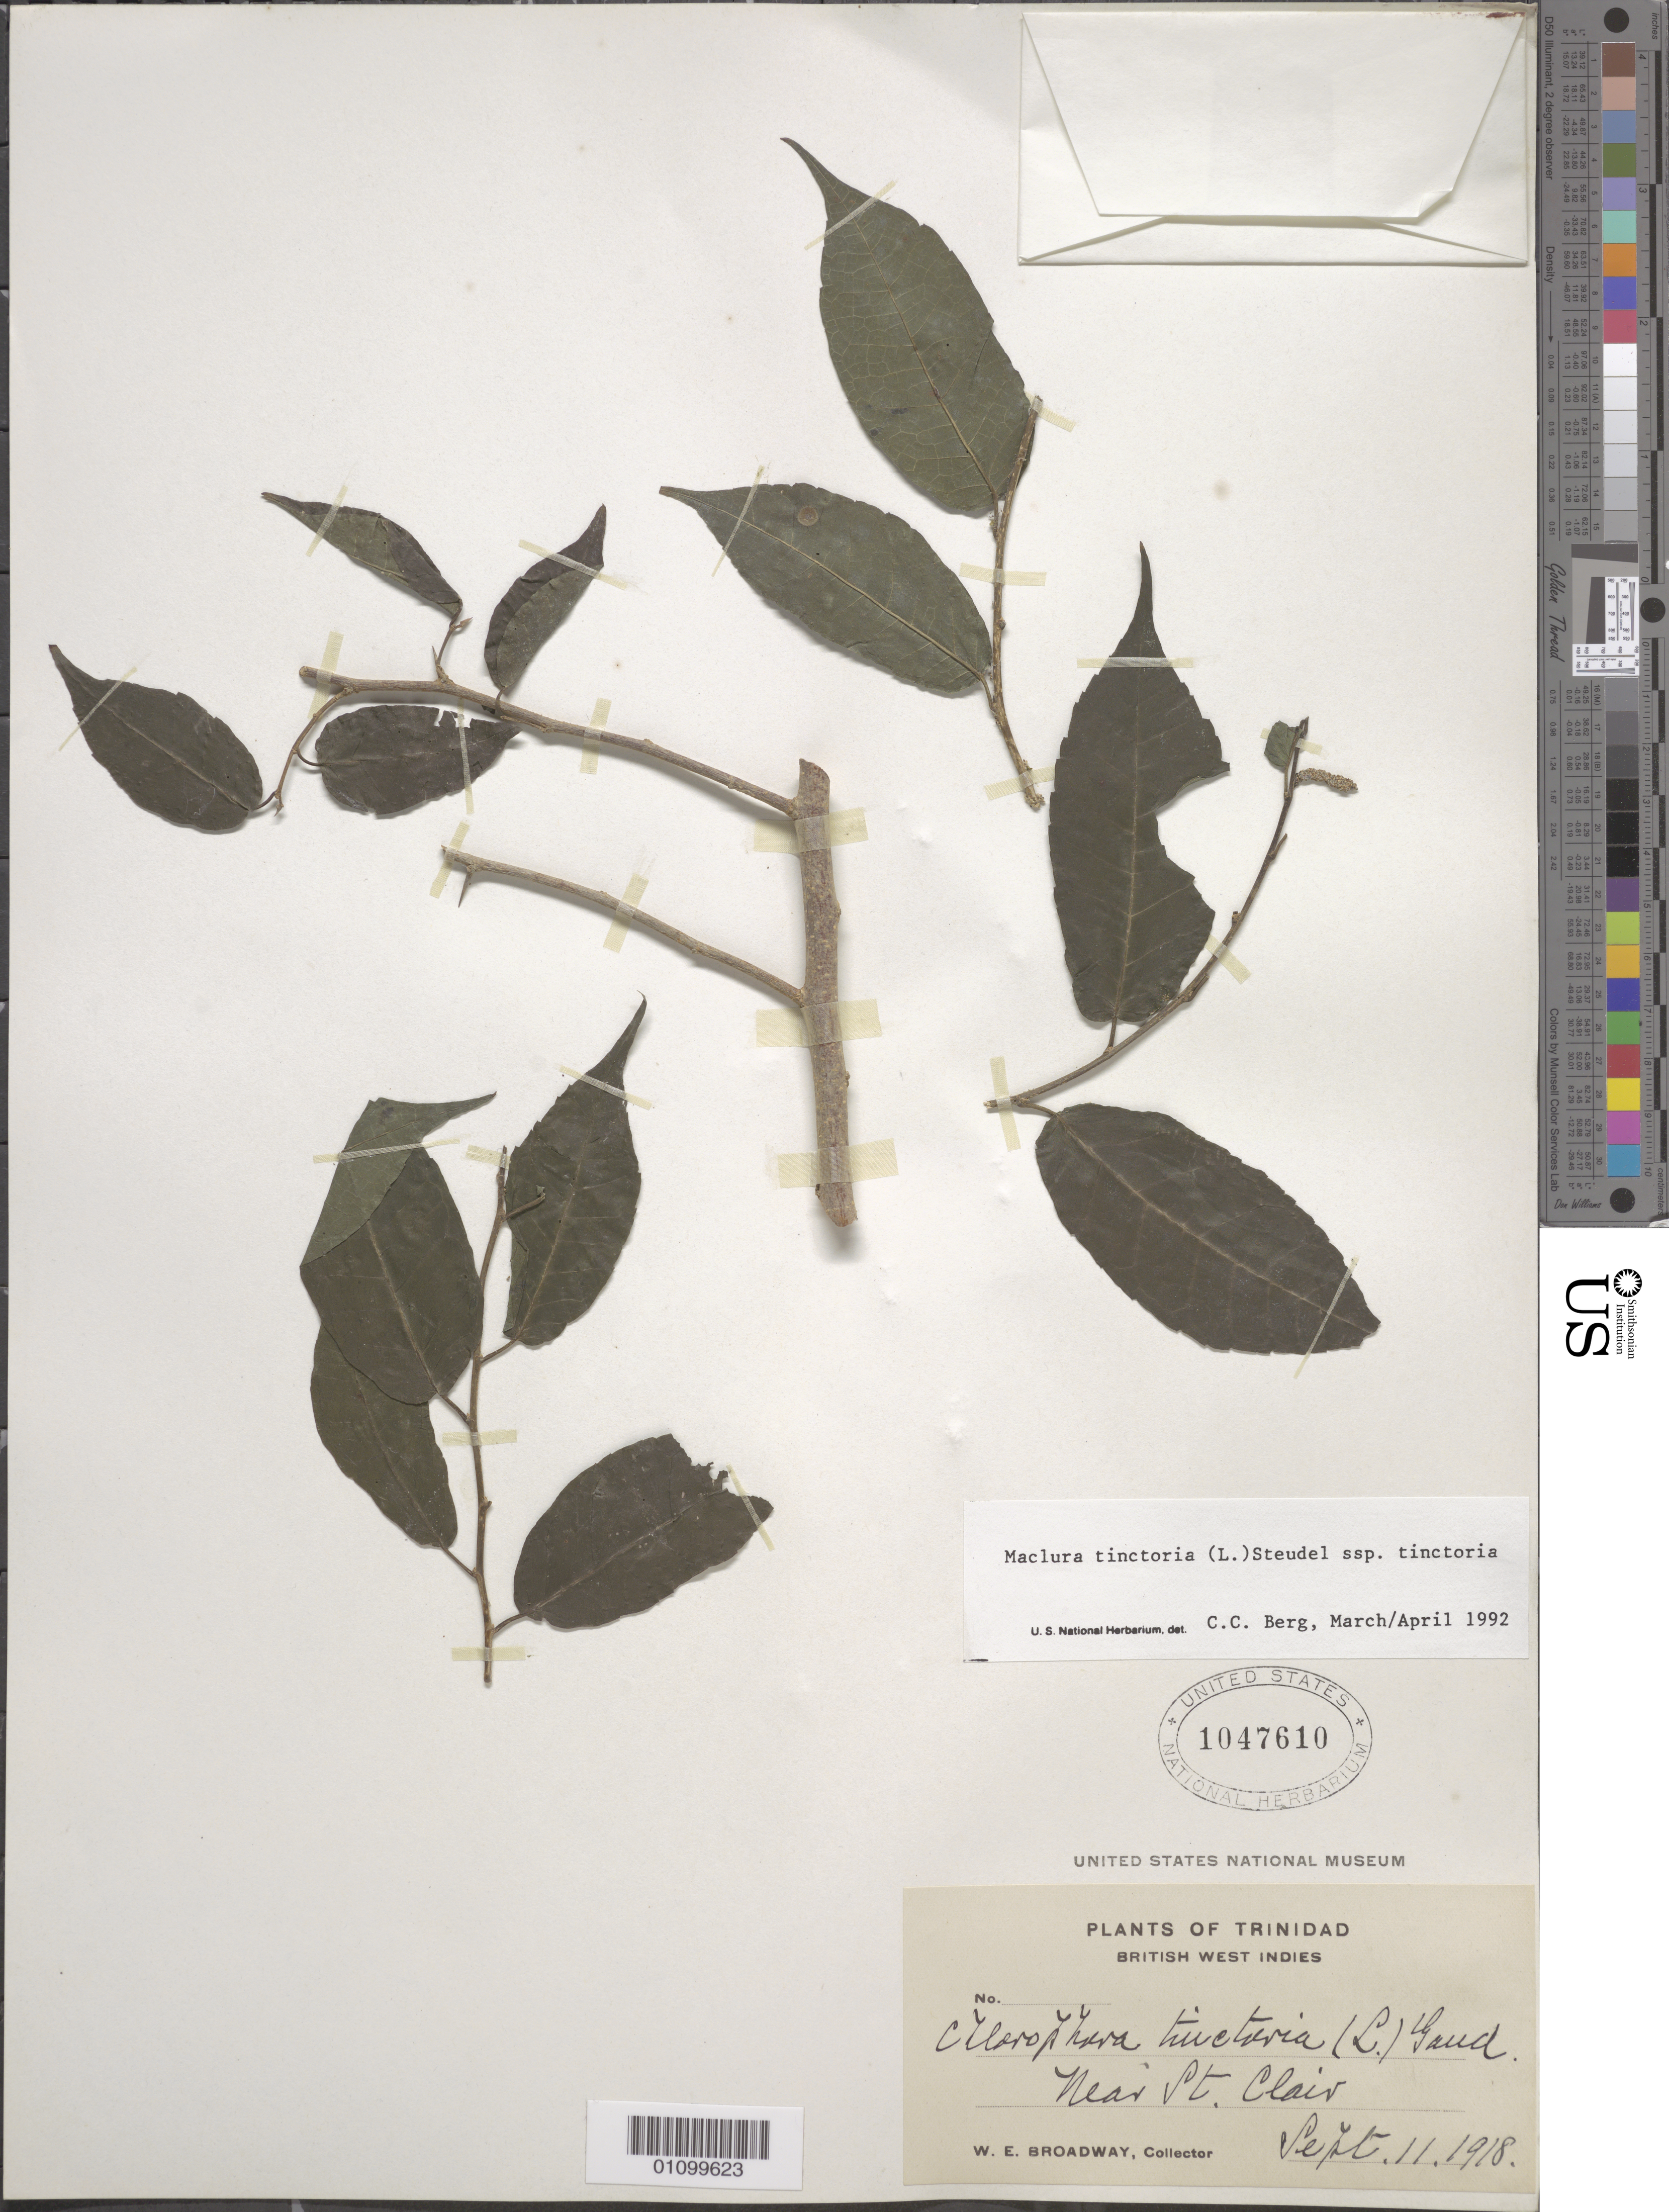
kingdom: Plantae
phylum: Tracheophyta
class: Magnoliopsida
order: Rosales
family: Moraceae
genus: Maclura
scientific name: Maclura tinctoria subsp. tinctoria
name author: (L.) D. Don ex Steud.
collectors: W. E. Broadway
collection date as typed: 11 Sep 1918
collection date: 1918-09-11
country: Trinidad and Tobago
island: Trinidad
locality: Near St. Clair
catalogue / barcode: US 1047610